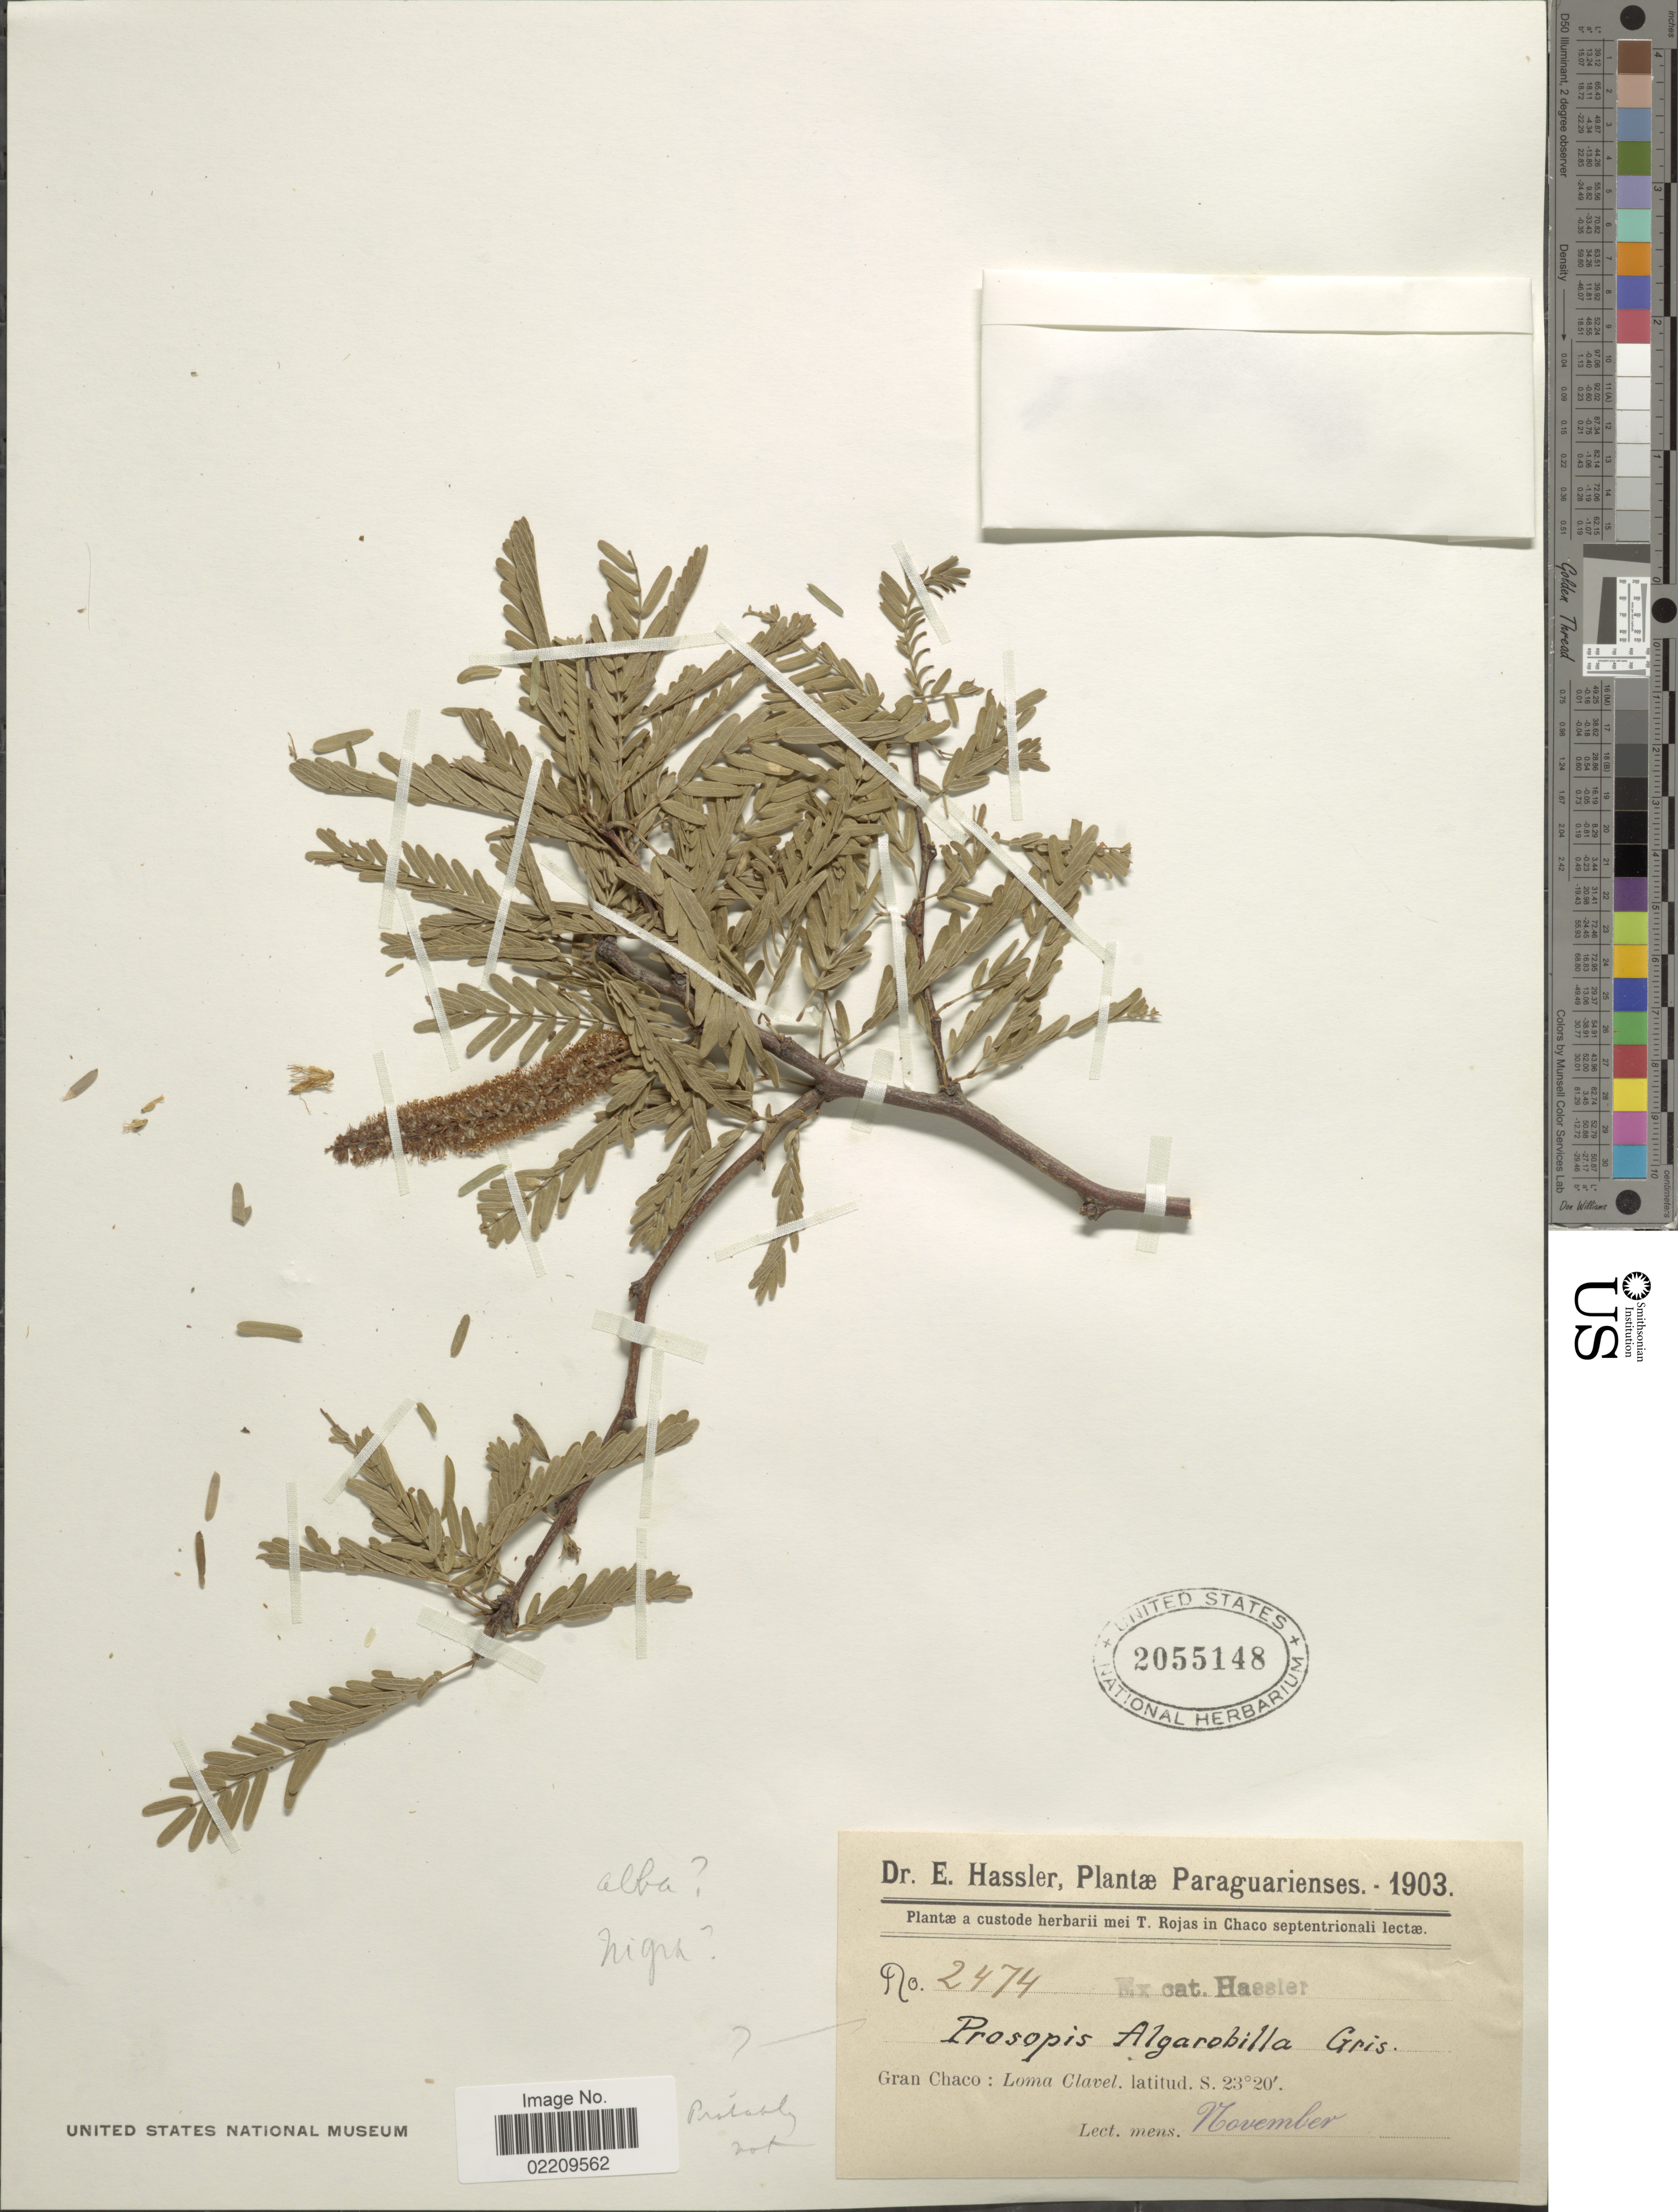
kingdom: Plantae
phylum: Tracheophyta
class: Magnoliopsida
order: Fabales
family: Fabaceae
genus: Neltuma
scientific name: Neltuma sp.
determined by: Strong, Mark T., (BOT), Smithsonian Institution - National Museum of Natural History (UNITED STATES)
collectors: E. Hassler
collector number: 2474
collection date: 1903-11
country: Paraguay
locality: Paraguarienses. Gran Chaco; Loma Clavel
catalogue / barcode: US 2055148